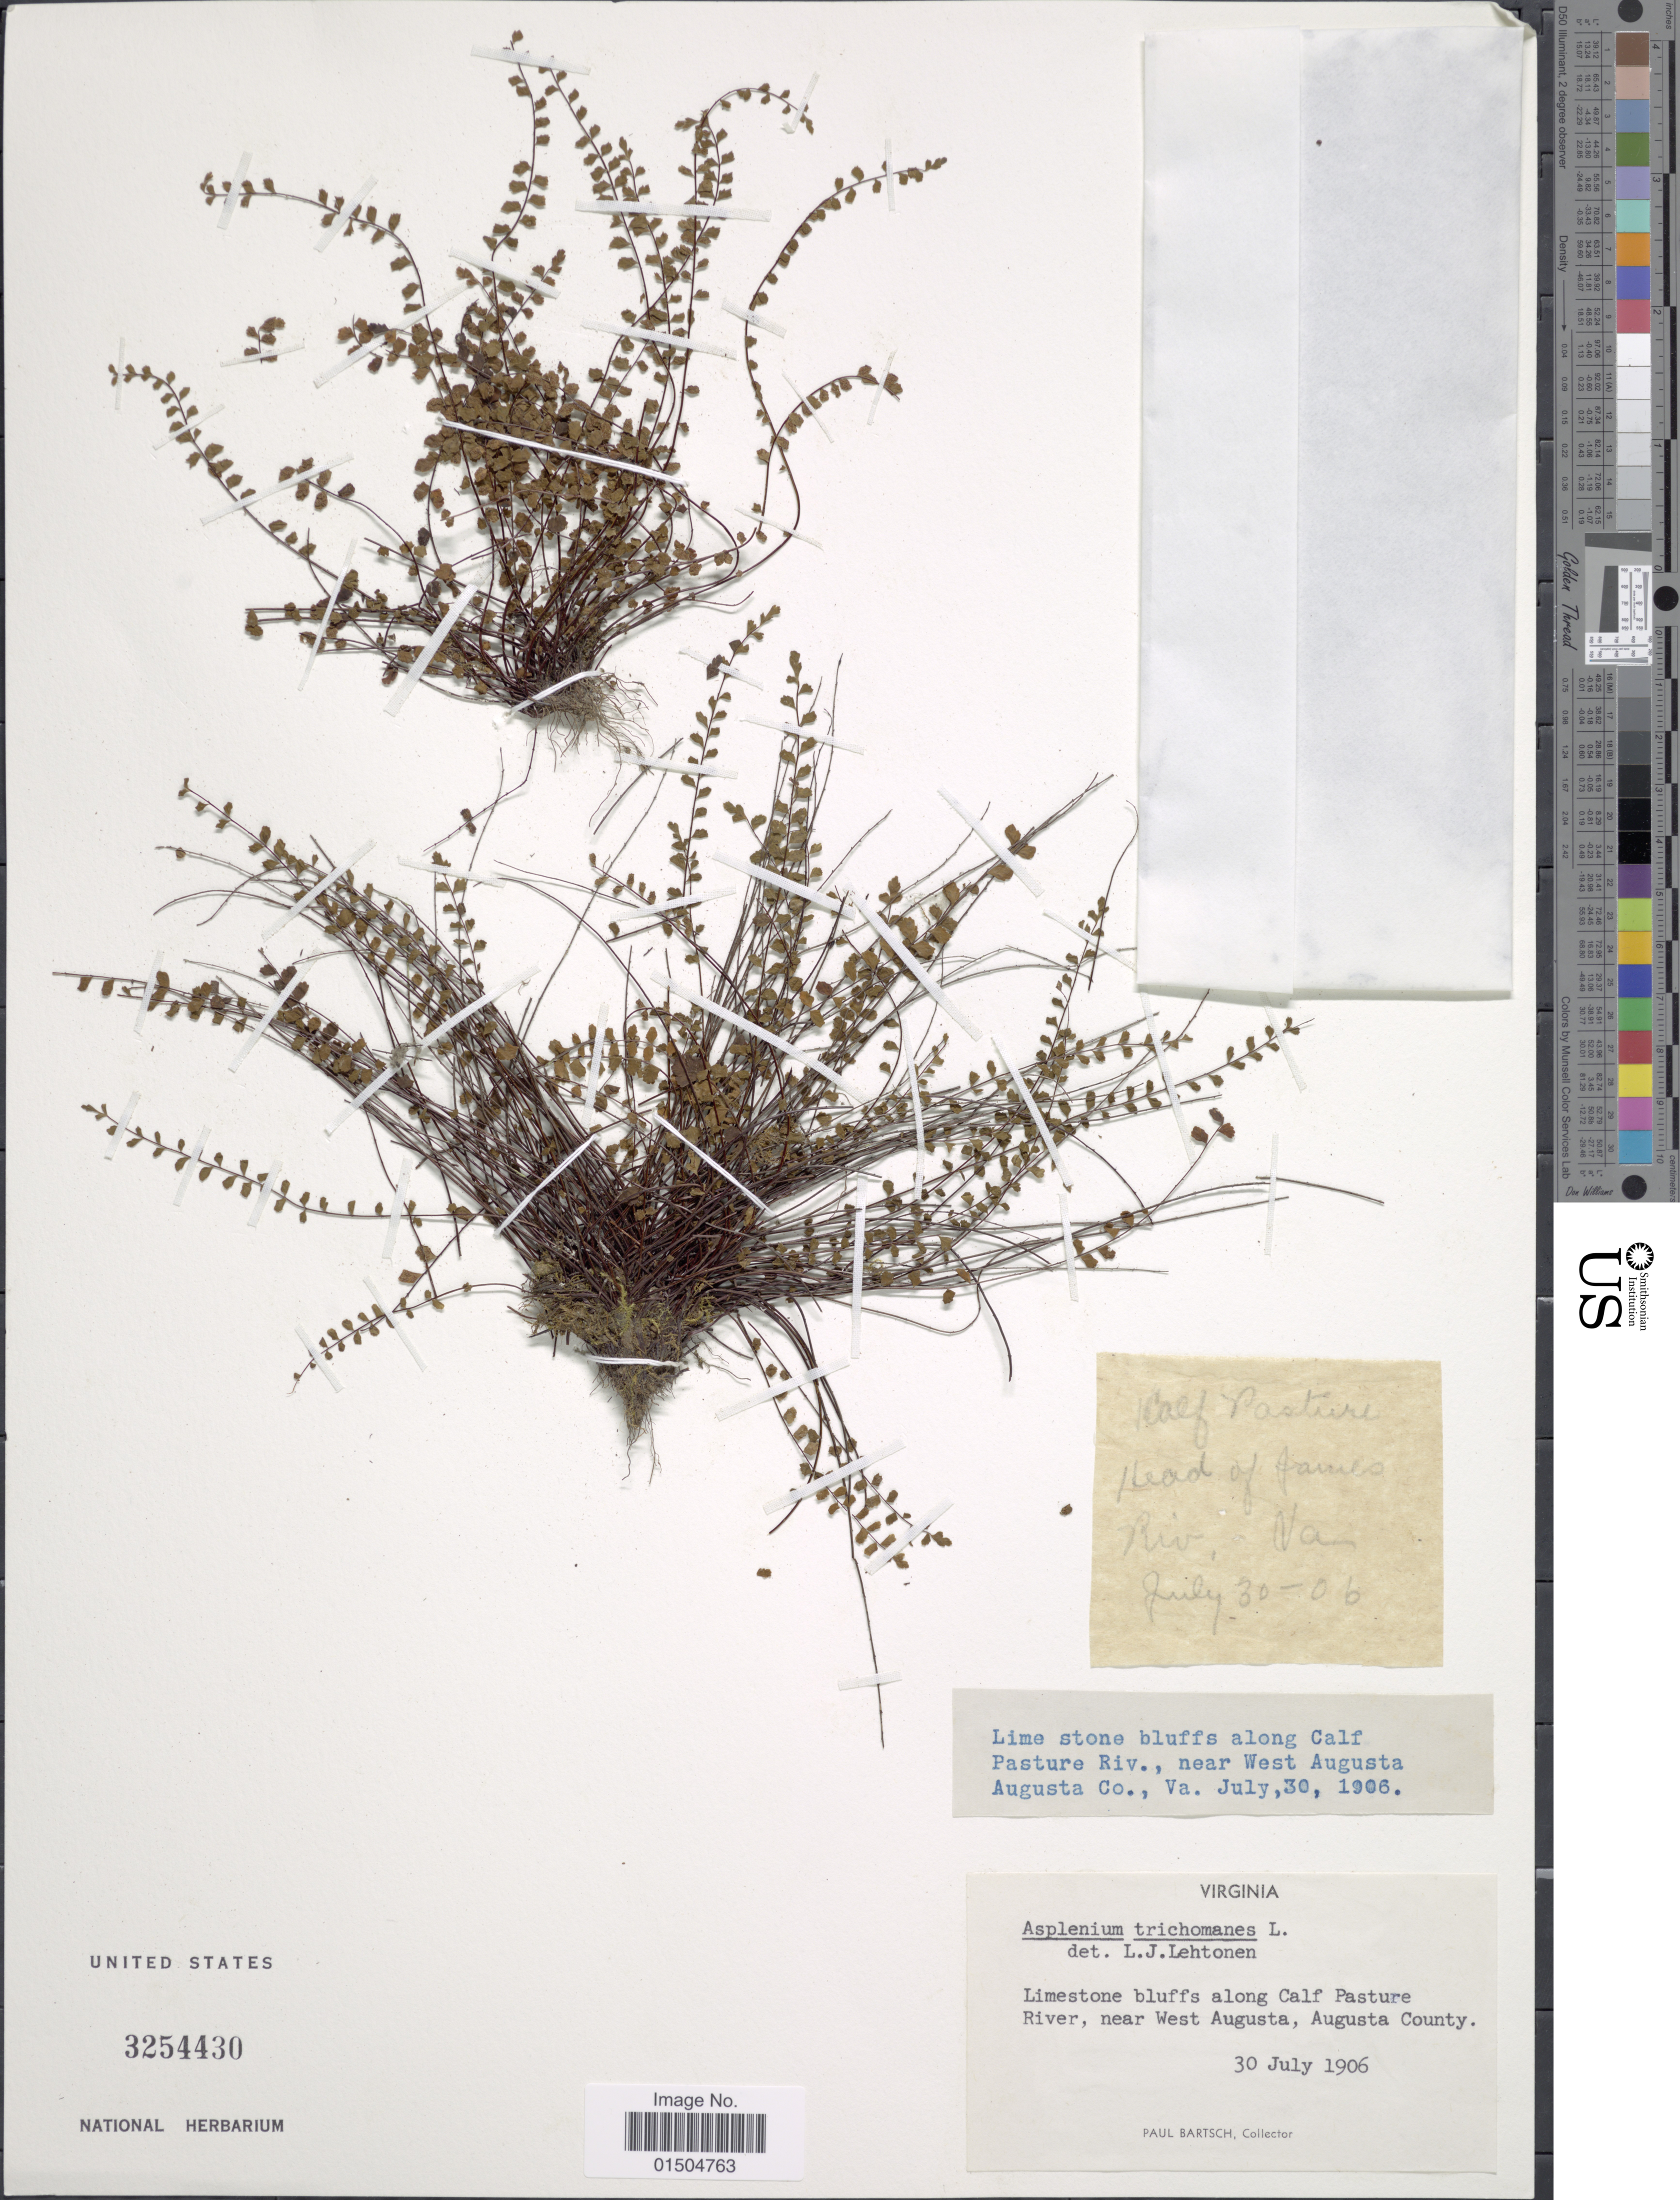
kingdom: Plantae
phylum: Tracheophyta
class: Polypodiopsida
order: Polypodiales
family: Aspleniaceae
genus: Asplenium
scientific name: Asplenium trichomanes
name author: L.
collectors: P. Bartsch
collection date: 1906-07-30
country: United States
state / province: Virginia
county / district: Augusta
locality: Limestone bluffs along Calf Pasture River, near West Augusta, Augusta County.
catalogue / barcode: US 3254430